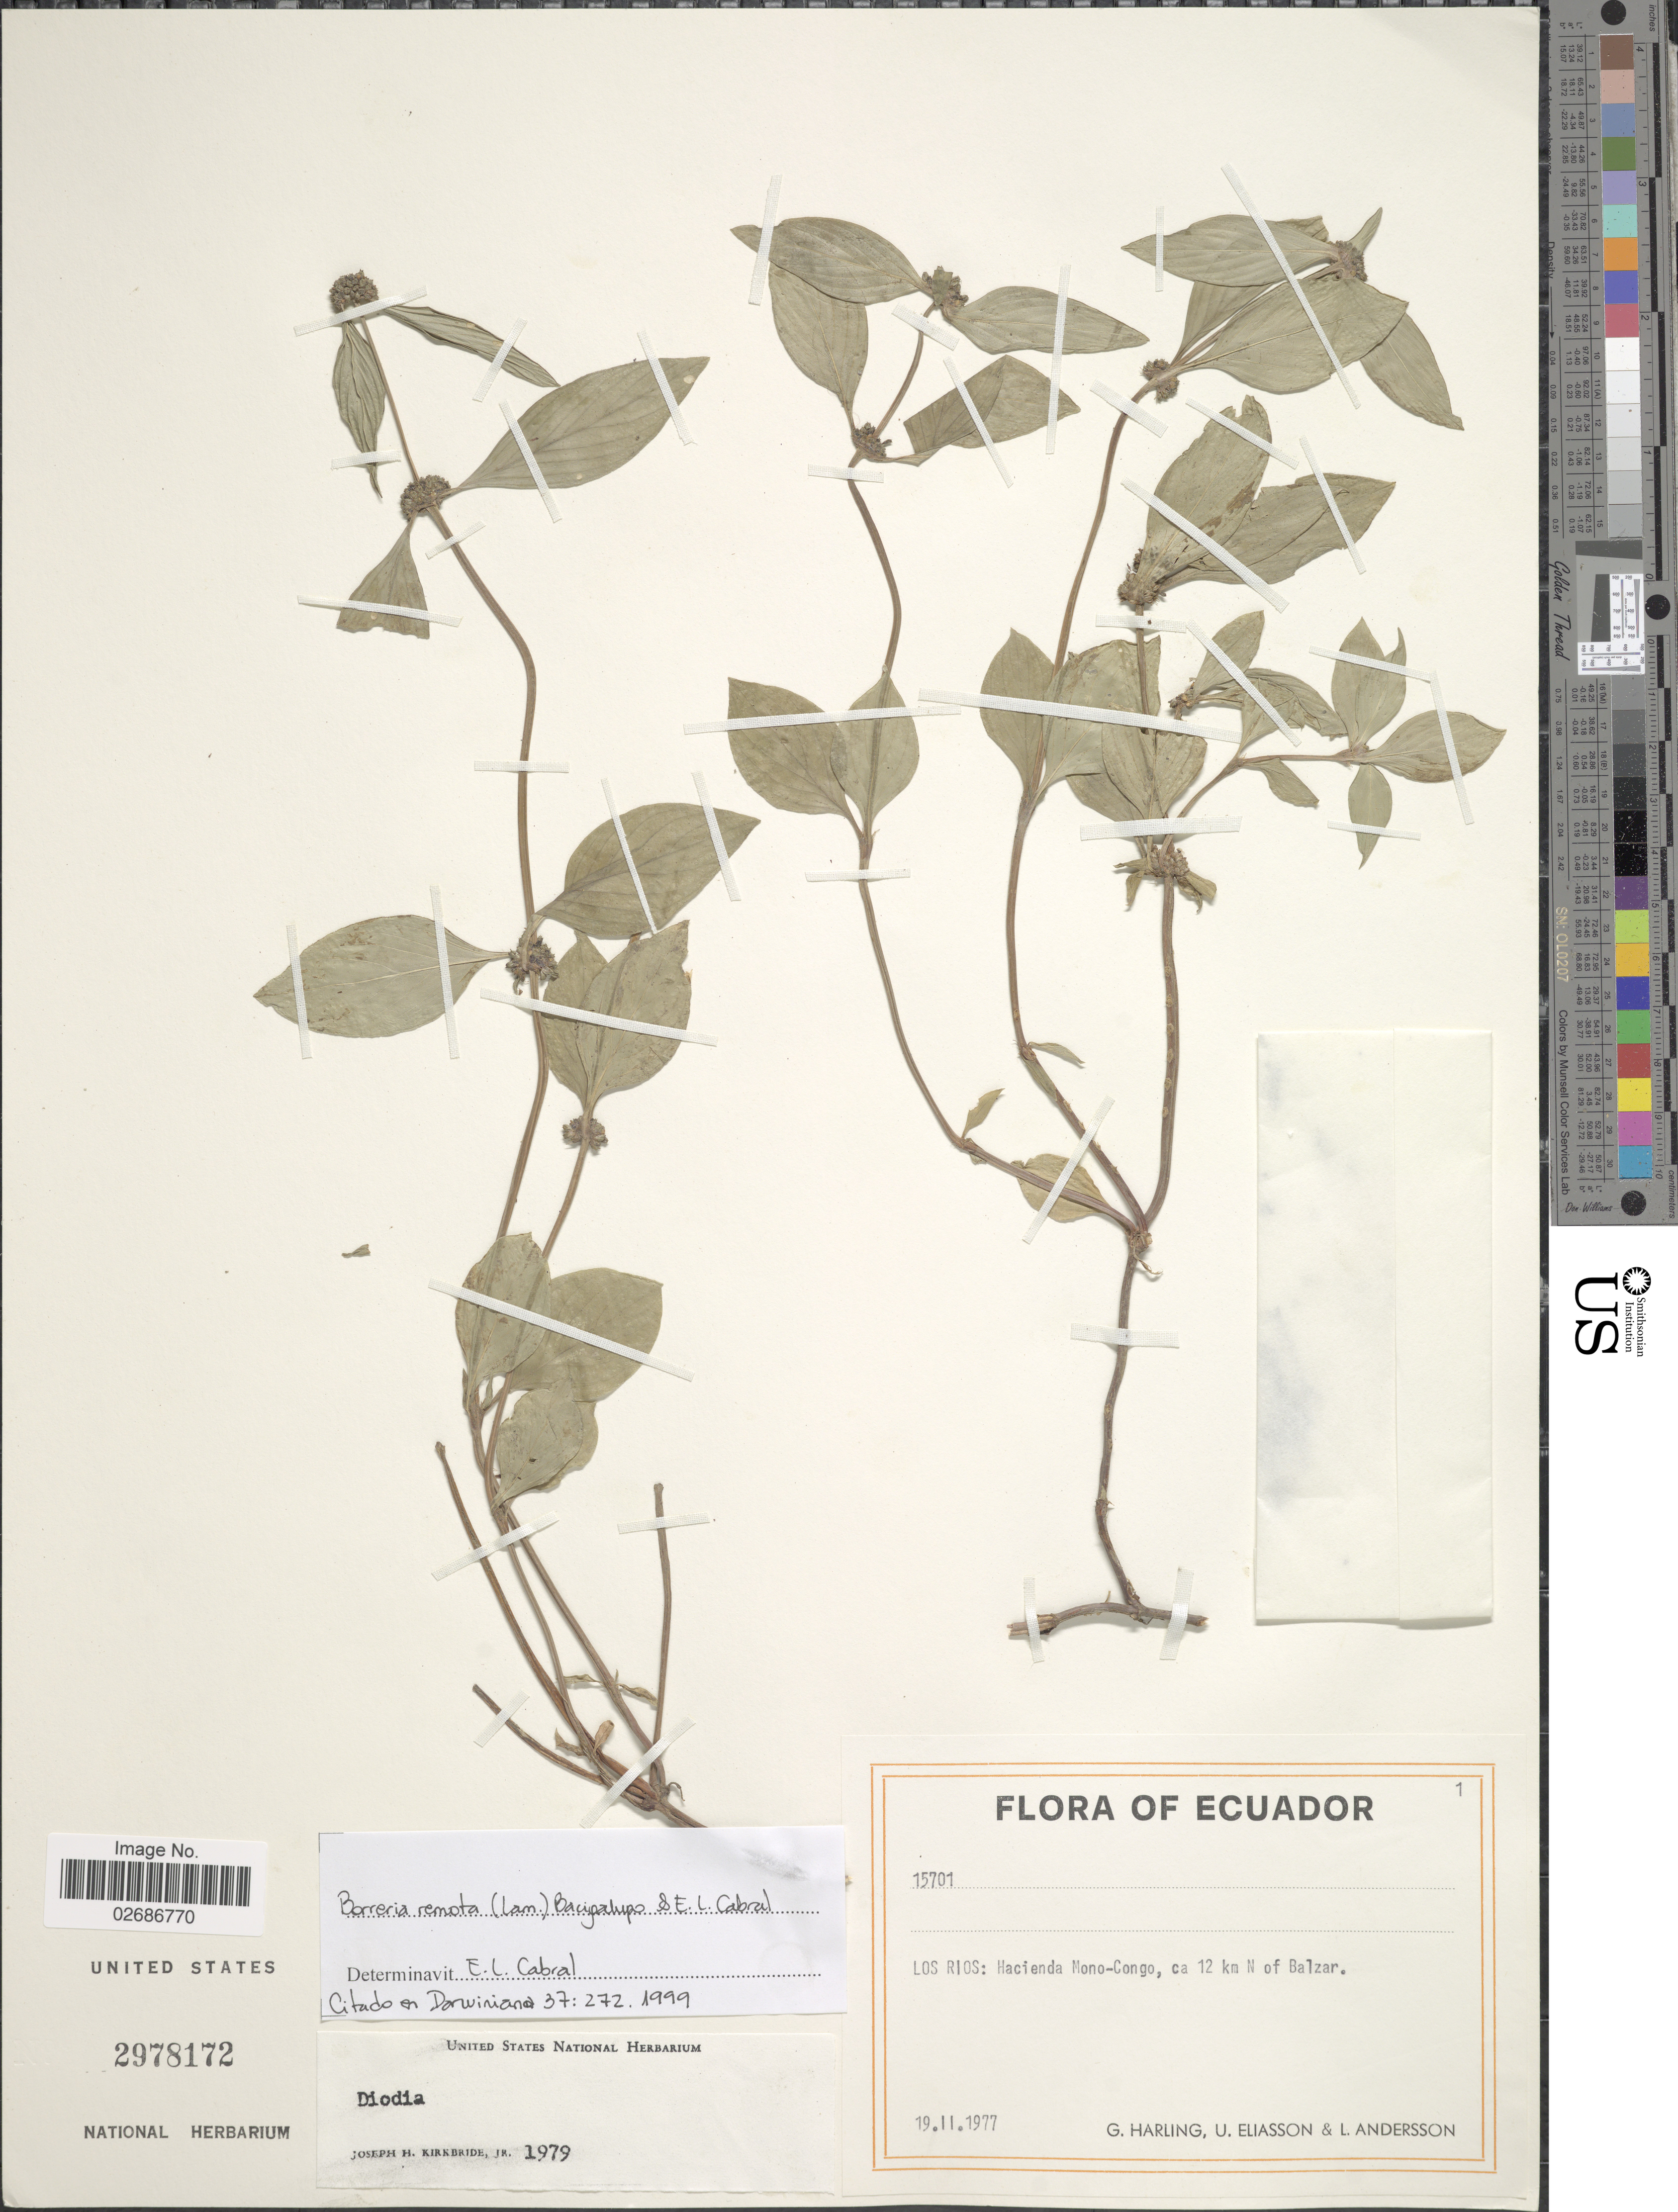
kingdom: Plantae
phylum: Tracheophyta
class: Magnoliopsida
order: Gentianales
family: Rubiaceae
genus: Borreria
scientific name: Borreria remota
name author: (Lam.) Bacigalupo & E.L. Cabral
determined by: Kirkbride, J. H., Jr.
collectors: G. Harling, U. Eliasson & L. Andersson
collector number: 15701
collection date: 1977-02-19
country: Ecuador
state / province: Los Ríos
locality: Hacienda Mono-Congo, ca 12 km N of Balzar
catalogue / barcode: US 2978172